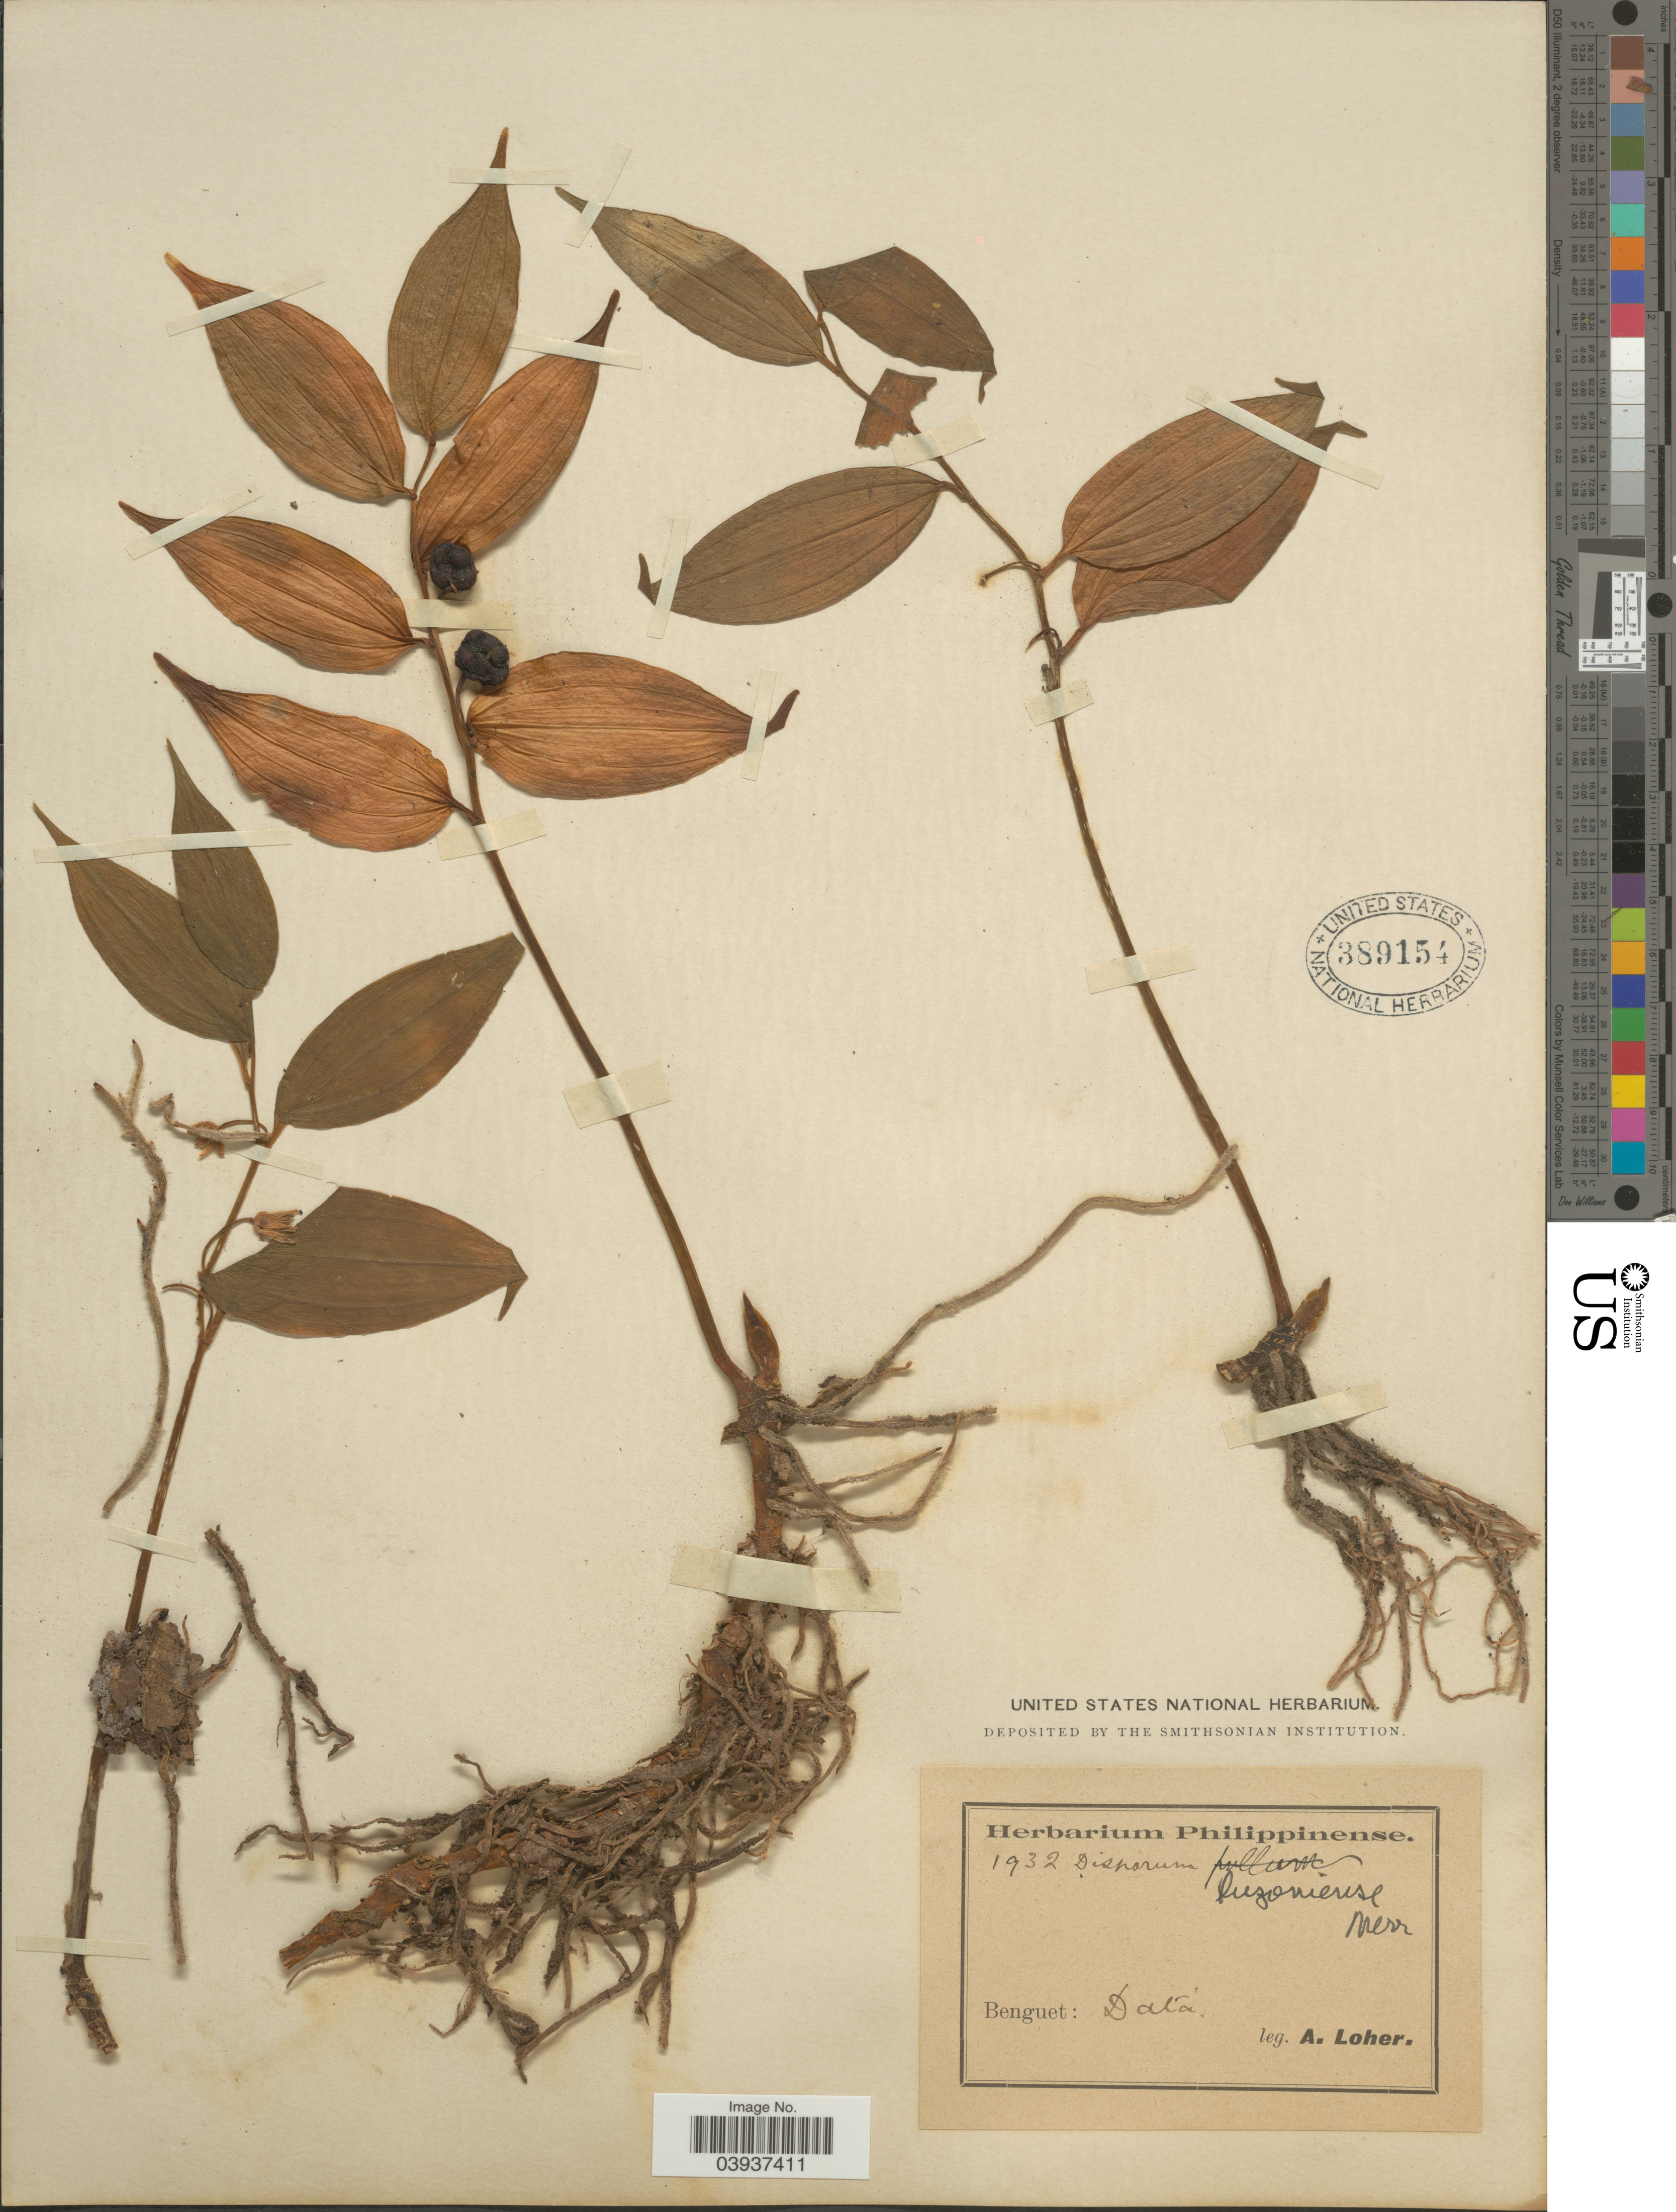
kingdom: Plantae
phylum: Tracheophyta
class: Liliopsida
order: Liliales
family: Colchicaceae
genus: Disporum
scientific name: Disporum luzoniense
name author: Merr.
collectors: A. Loher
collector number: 1932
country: Philippines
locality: Benguet: Data.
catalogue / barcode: US 389154